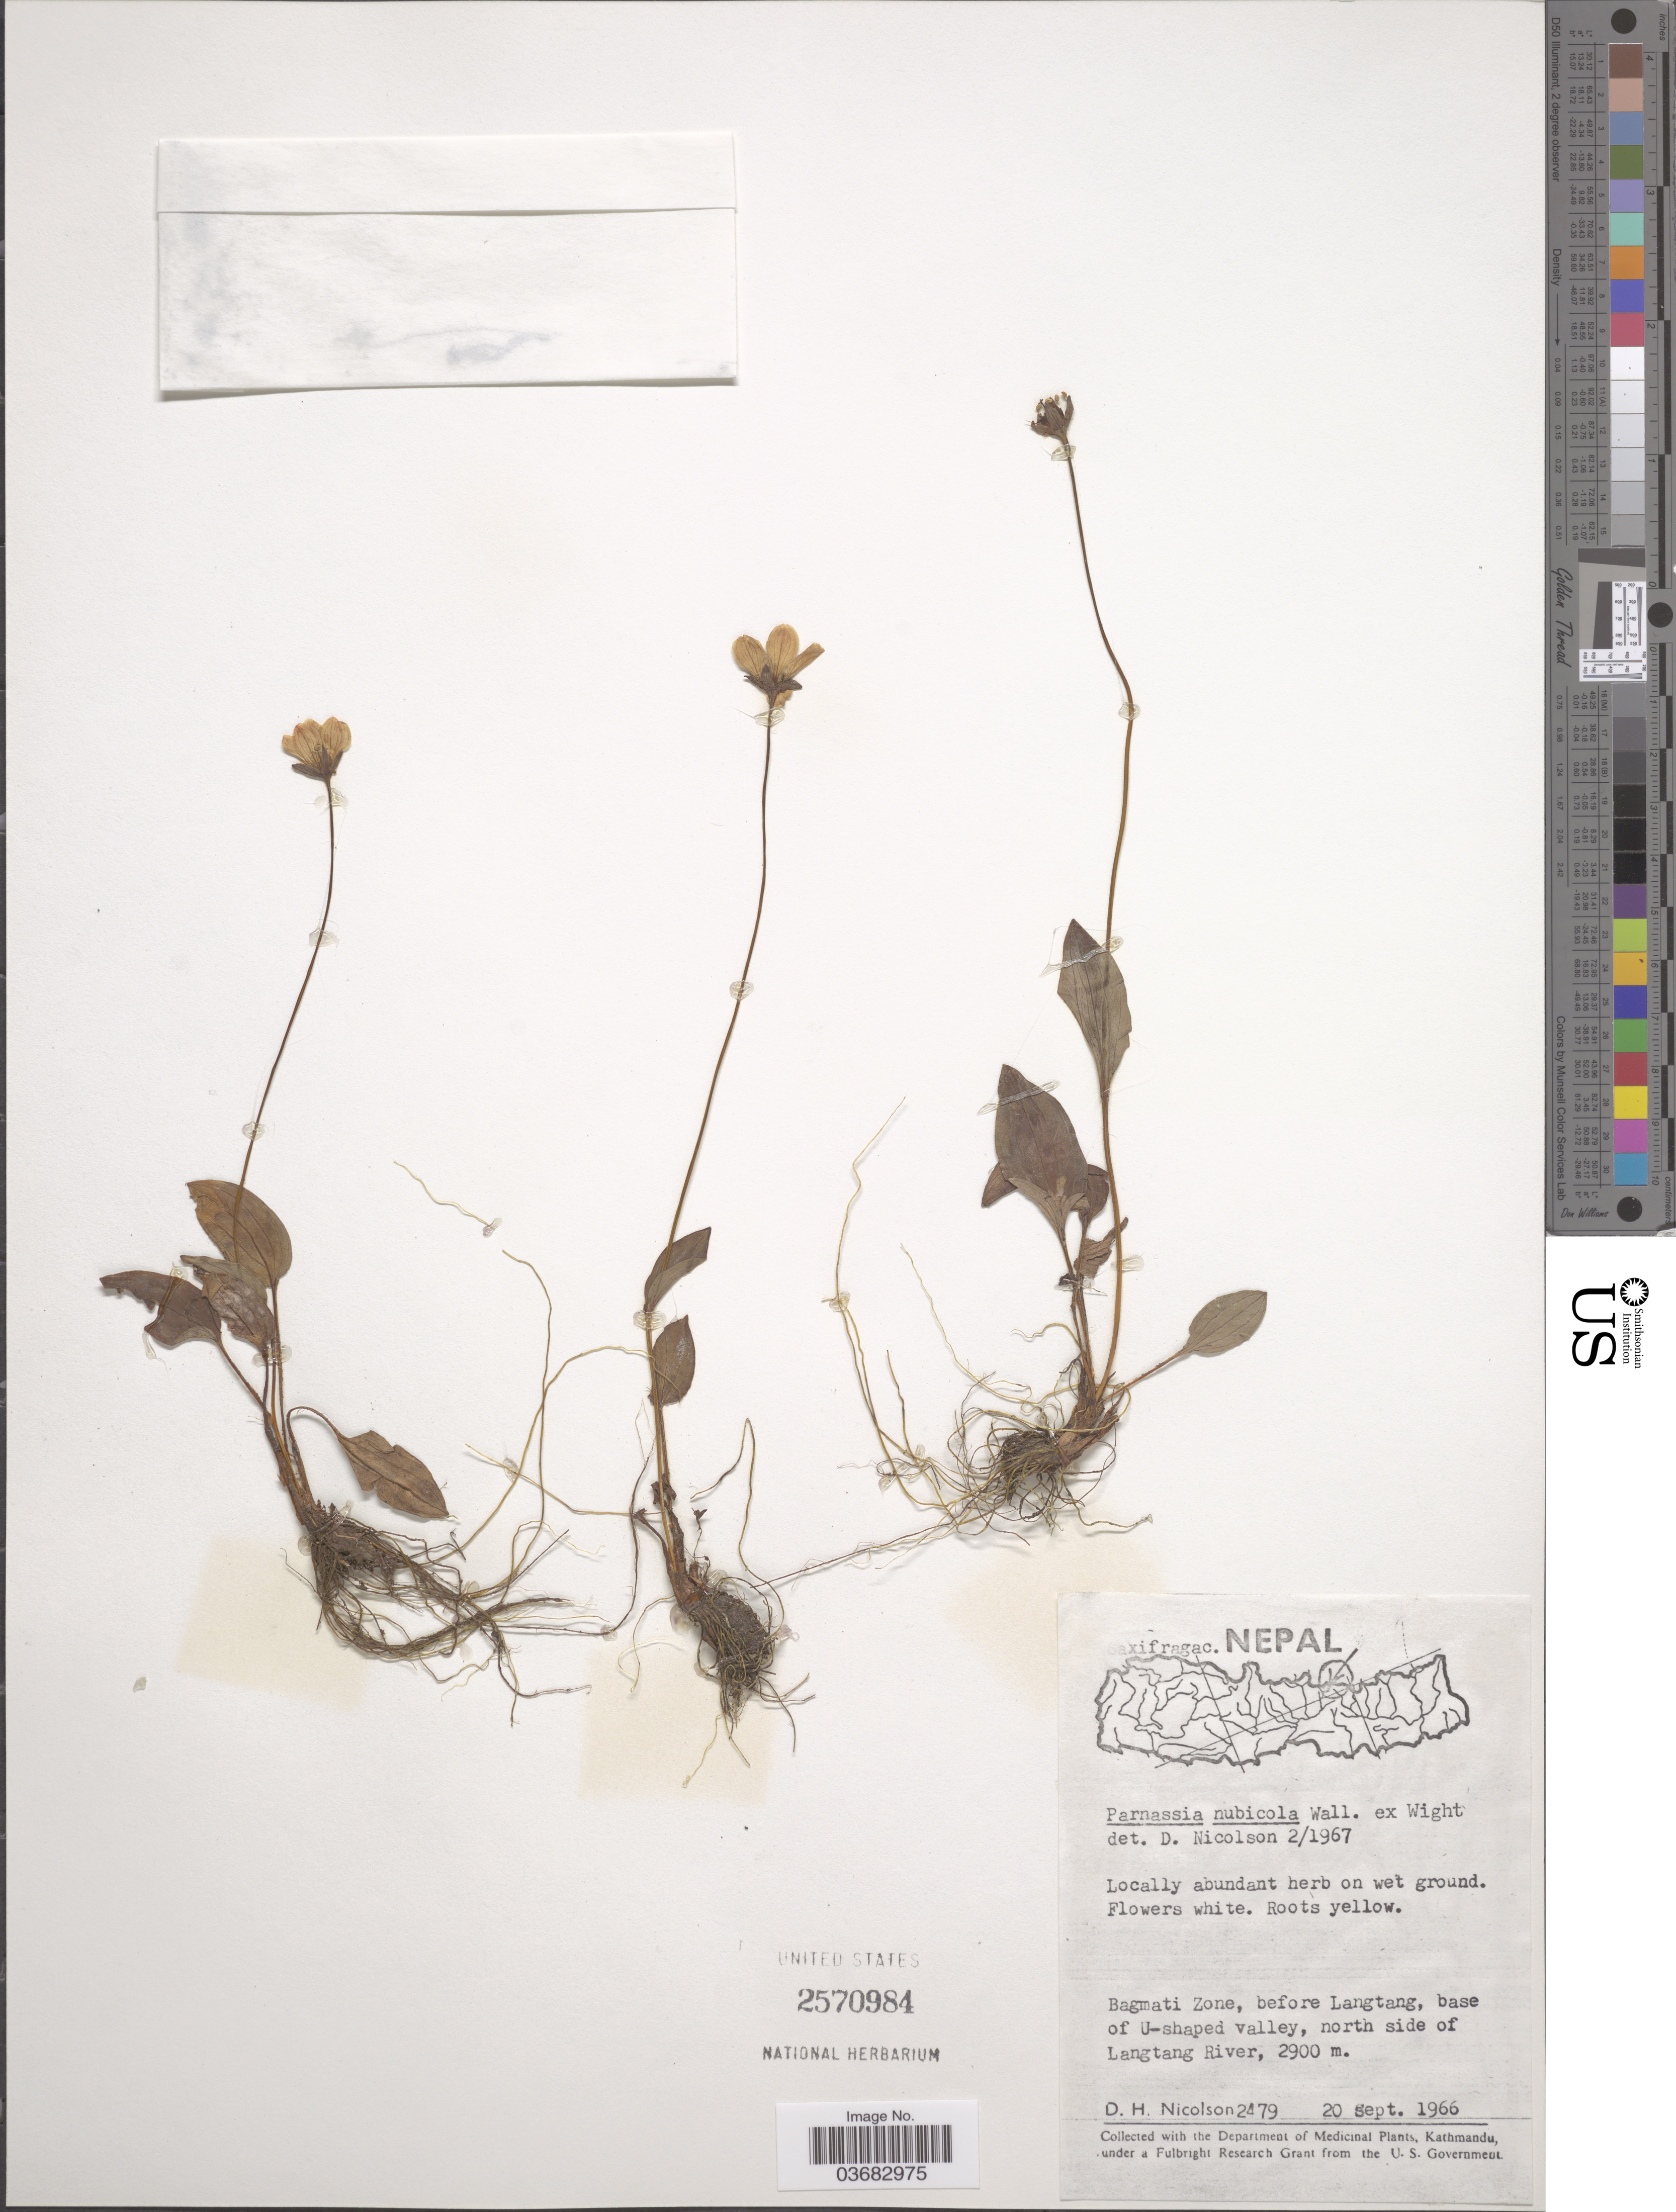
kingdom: Plantae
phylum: Tracheophyta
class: Magnoliopsida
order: Celastrales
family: Parnassiaceae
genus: Parnassia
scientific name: Parnassia nubicola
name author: Wall. ex Royle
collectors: D. H. Nicolson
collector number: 2479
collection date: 1966-09-20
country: Nepal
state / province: Bagmati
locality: Bagmati Zone, before Langtang, base of U-shaped valley, north side of Langtang River.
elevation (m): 2900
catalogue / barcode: US 2570984